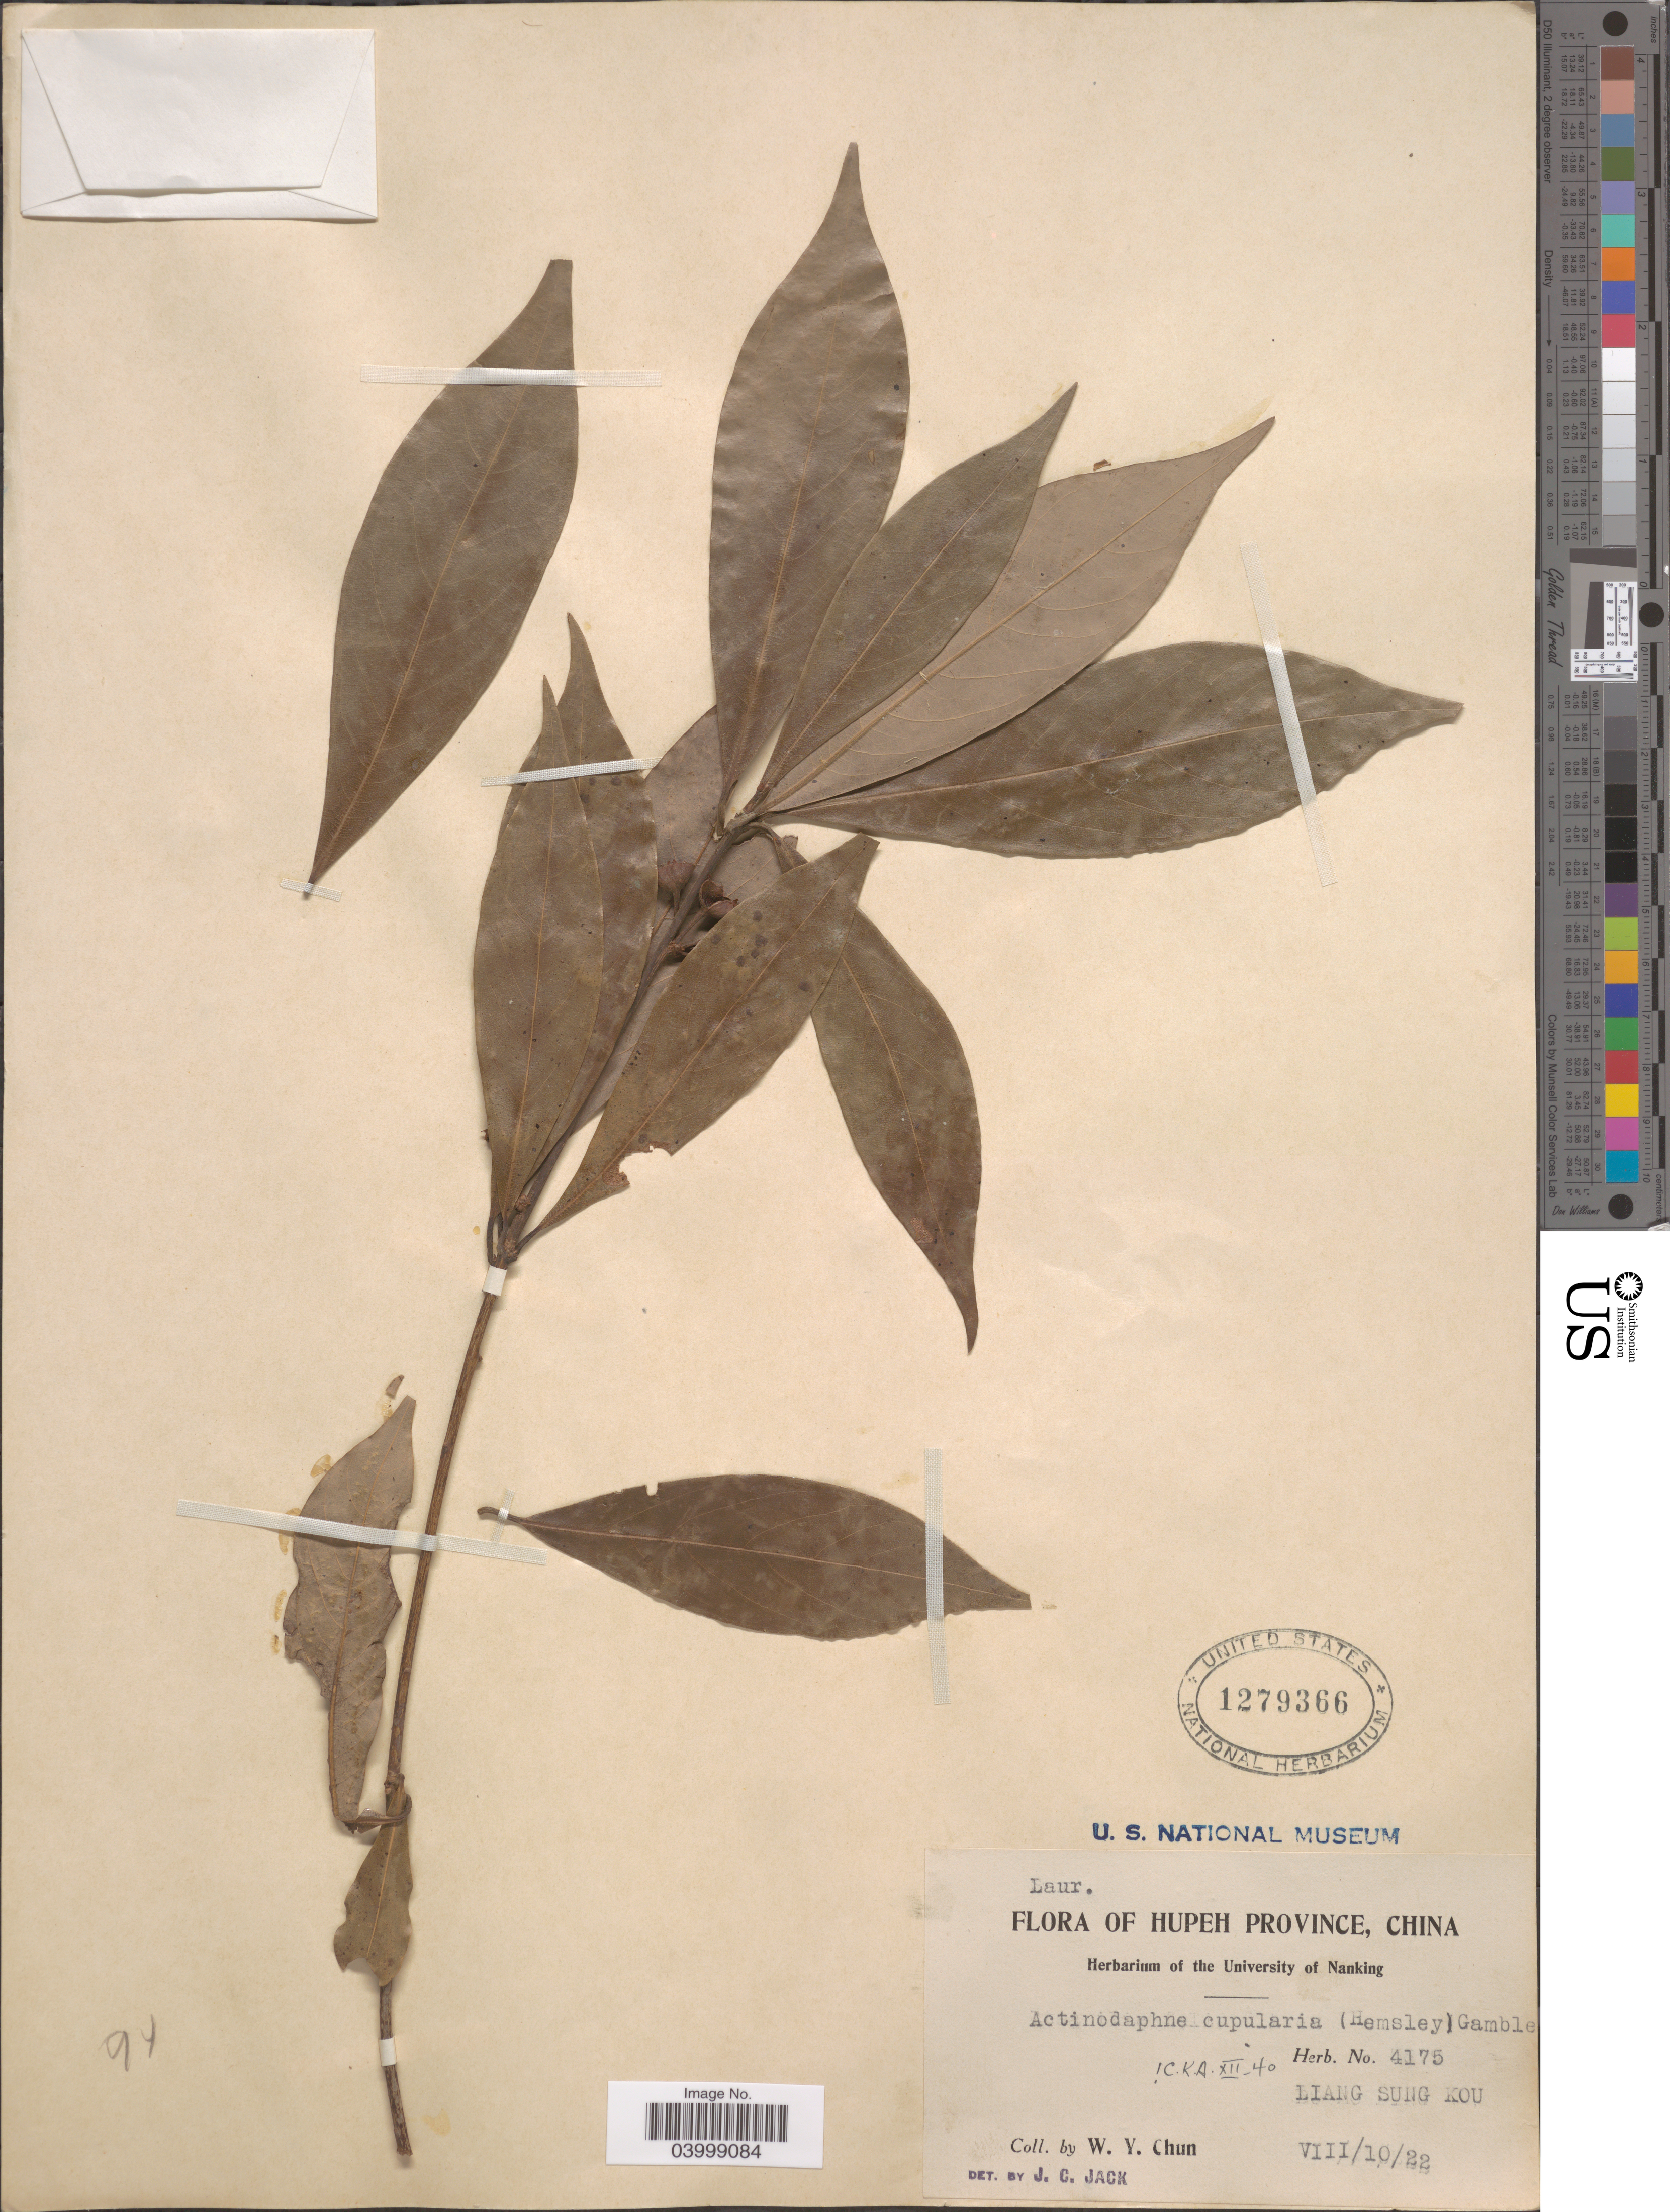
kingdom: Plantae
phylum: Tracheophyta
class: Magnoliopsida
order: Laurales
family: Lauraceae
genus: Actinodaphne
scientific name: Actinodaphne cupularis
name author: (Hemsl.) Gamble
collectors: W. Y. Chun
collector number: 4175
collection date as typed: Transcribed d/m/y: 10/8/22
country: China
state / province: Hubei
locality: Hupeh Province. Liang Sung Kou.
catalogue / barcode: US 1279366